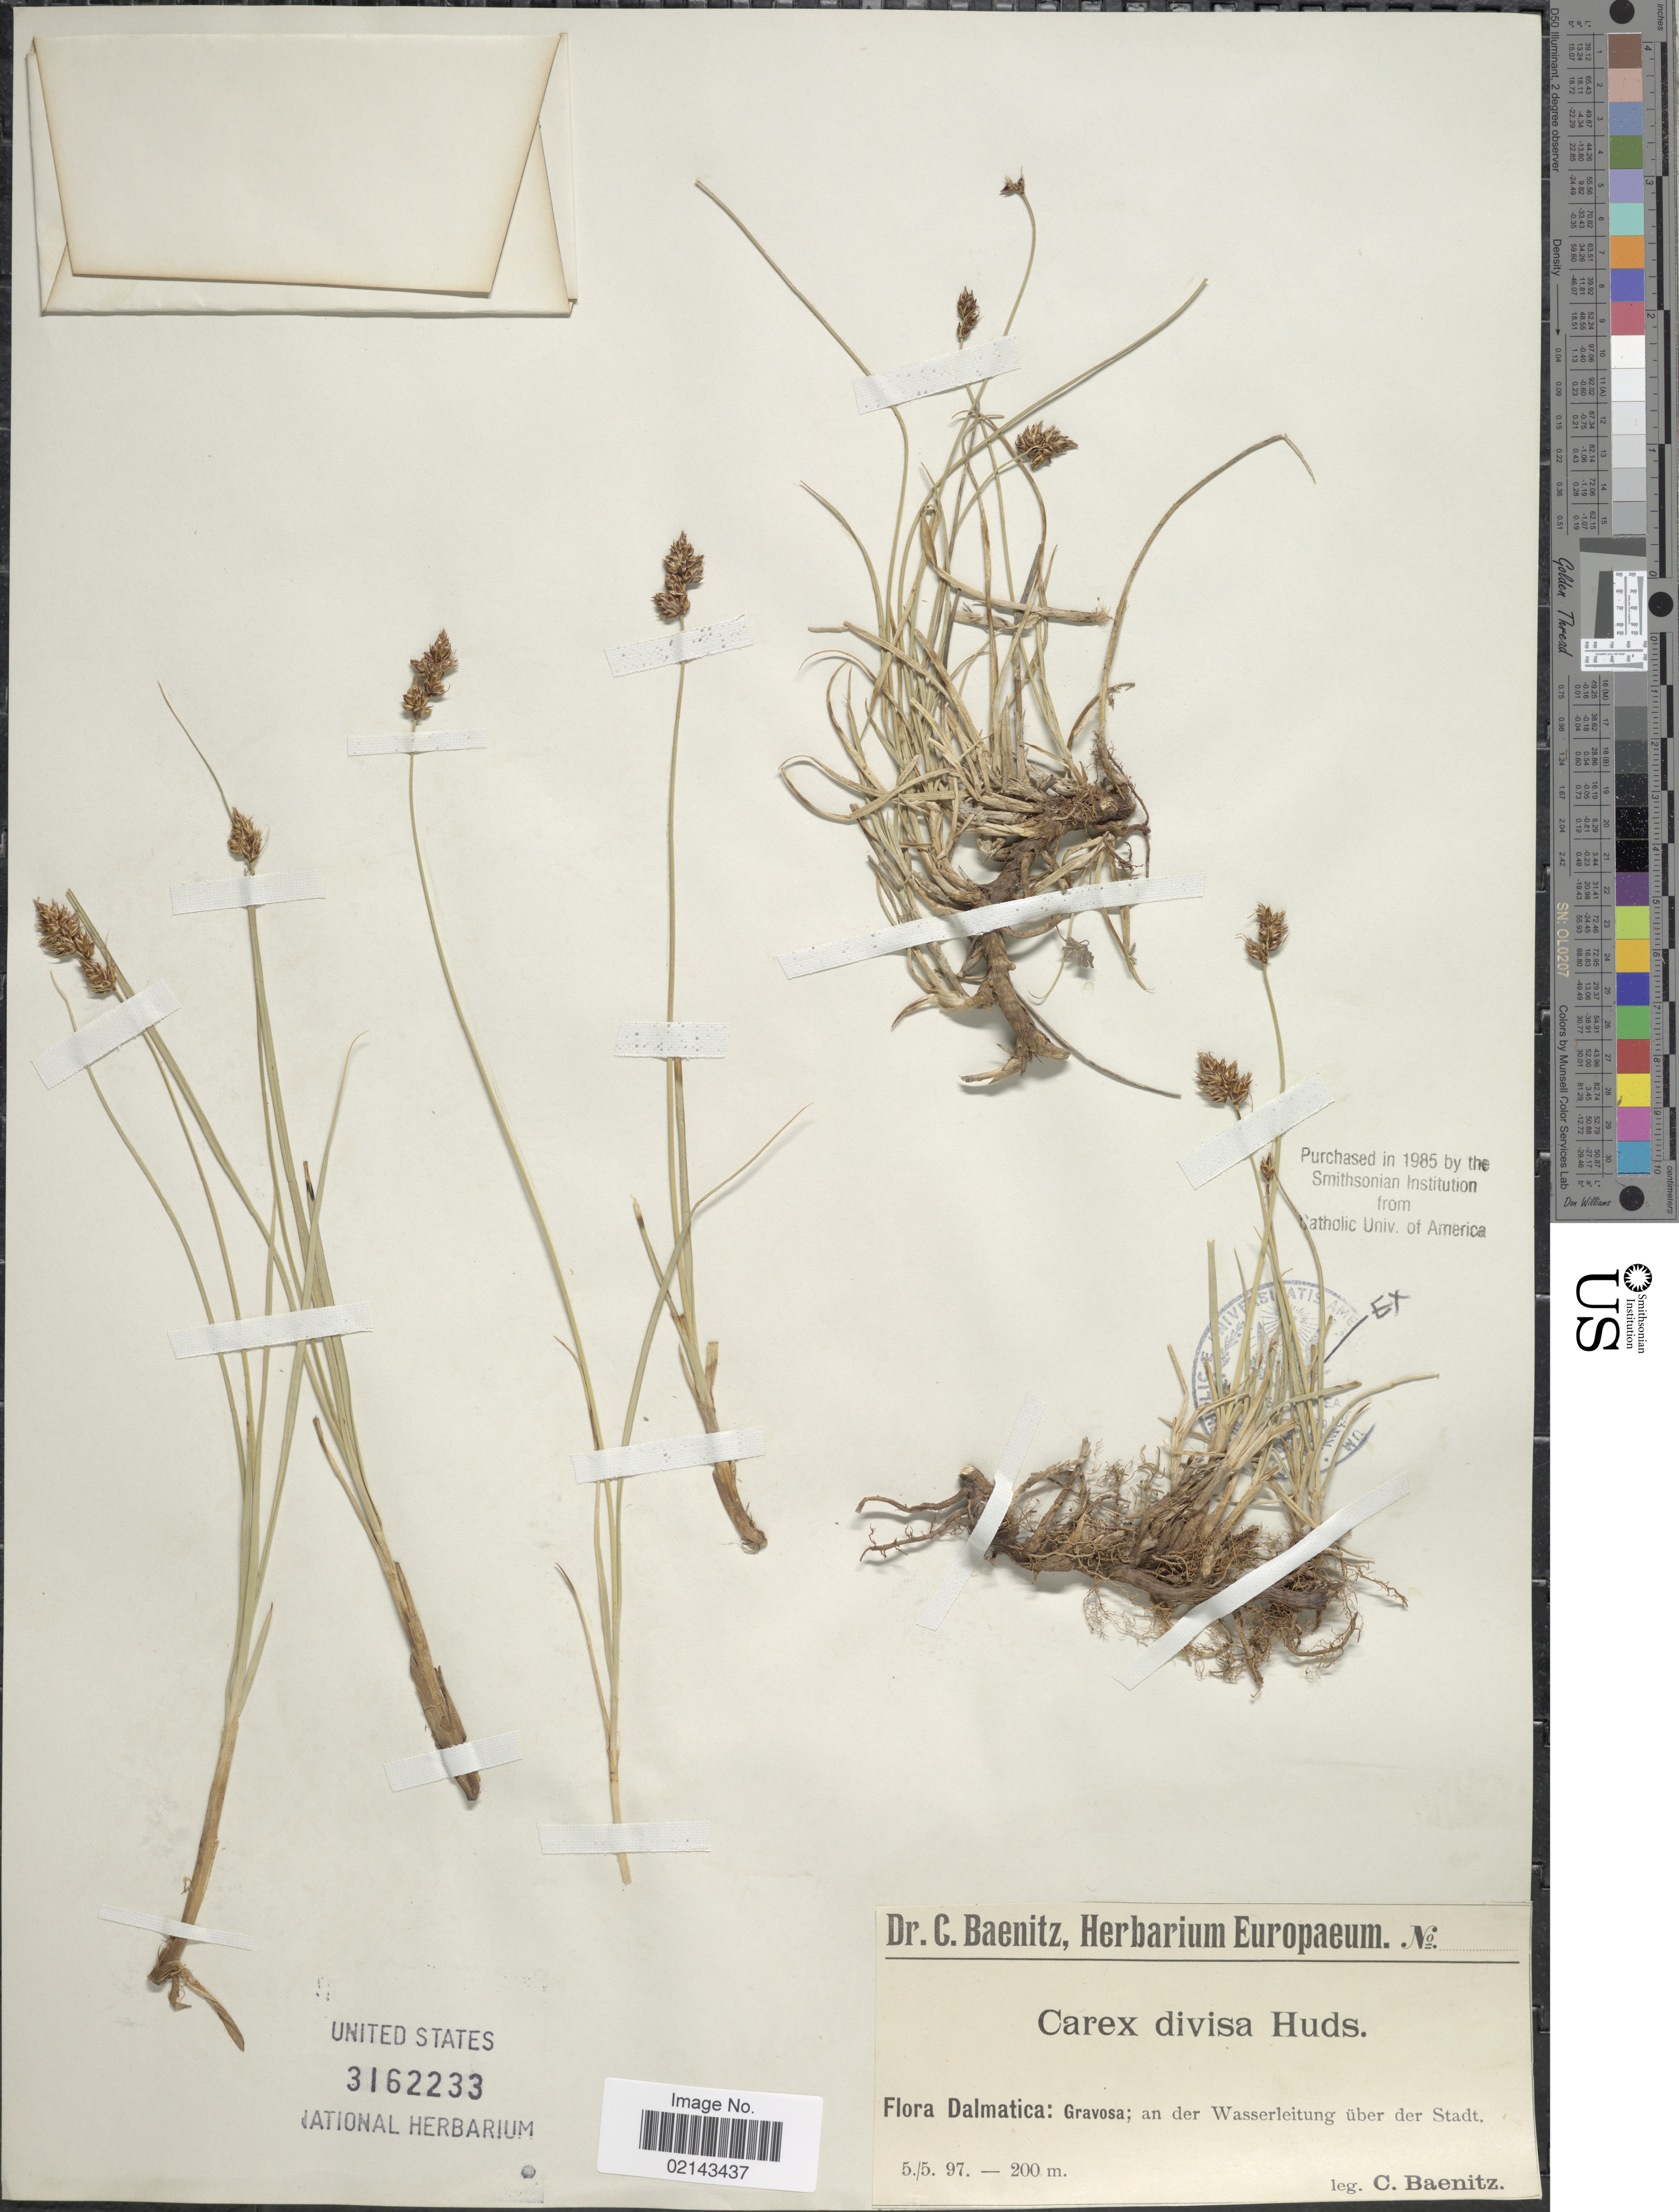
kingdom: Plantae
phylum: Tracheophyta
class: Liliopsida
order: Poales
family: Cyperaceae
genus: Carex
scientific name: Carex divisa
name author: Huds.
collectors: C. G. Baenitz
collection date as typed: Transcribed d/m/y: 5/5/97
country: Croatia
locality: Flora Dalmatica: Gravosa; an der Wasserleitung uber der Stadt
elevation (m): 200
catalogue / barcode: US 3162233